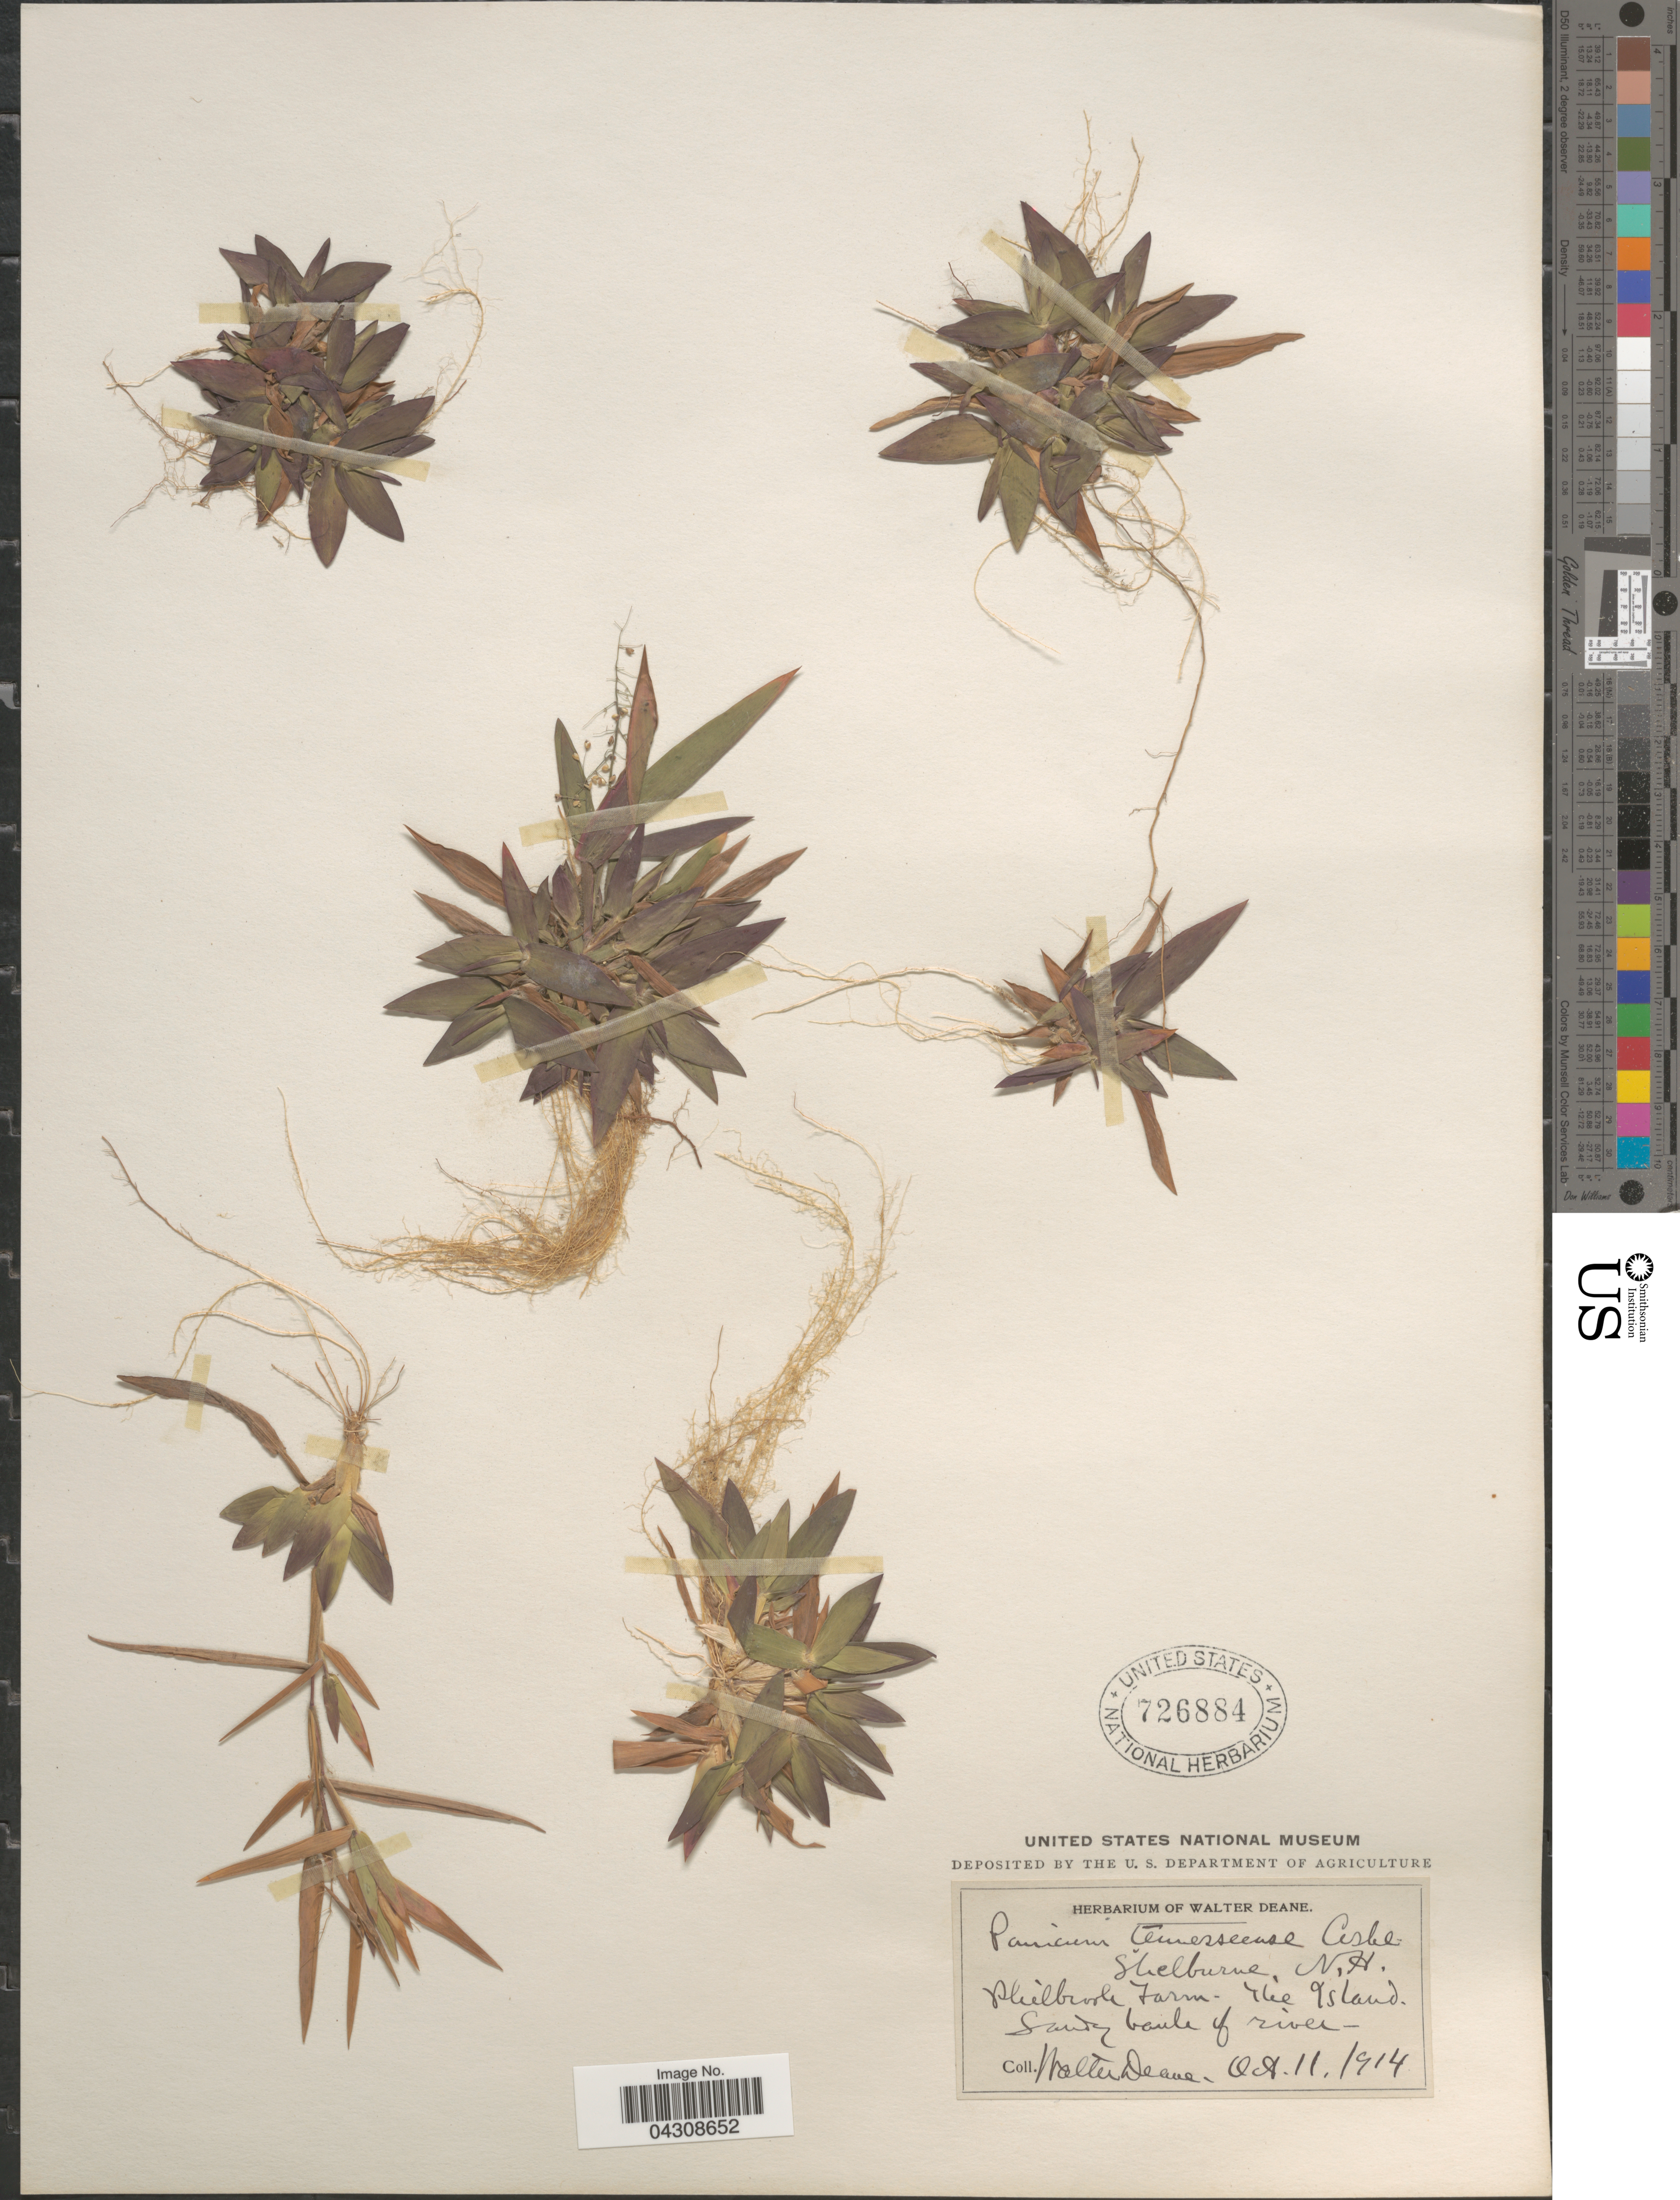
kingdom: Plantae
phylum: Tracheophyta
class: Liliopsida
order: Poales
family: Poaceae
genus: Dichanthelium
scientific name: Dichanthelium acuminatum var. acuminatum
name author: (Sw.) Gould & C.A. Clark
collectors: W. Deane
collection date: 1914-10-11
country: United States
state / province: New Hampshire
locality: Shelburne. Philbrook Farm. The Island.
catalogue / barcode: US 726884